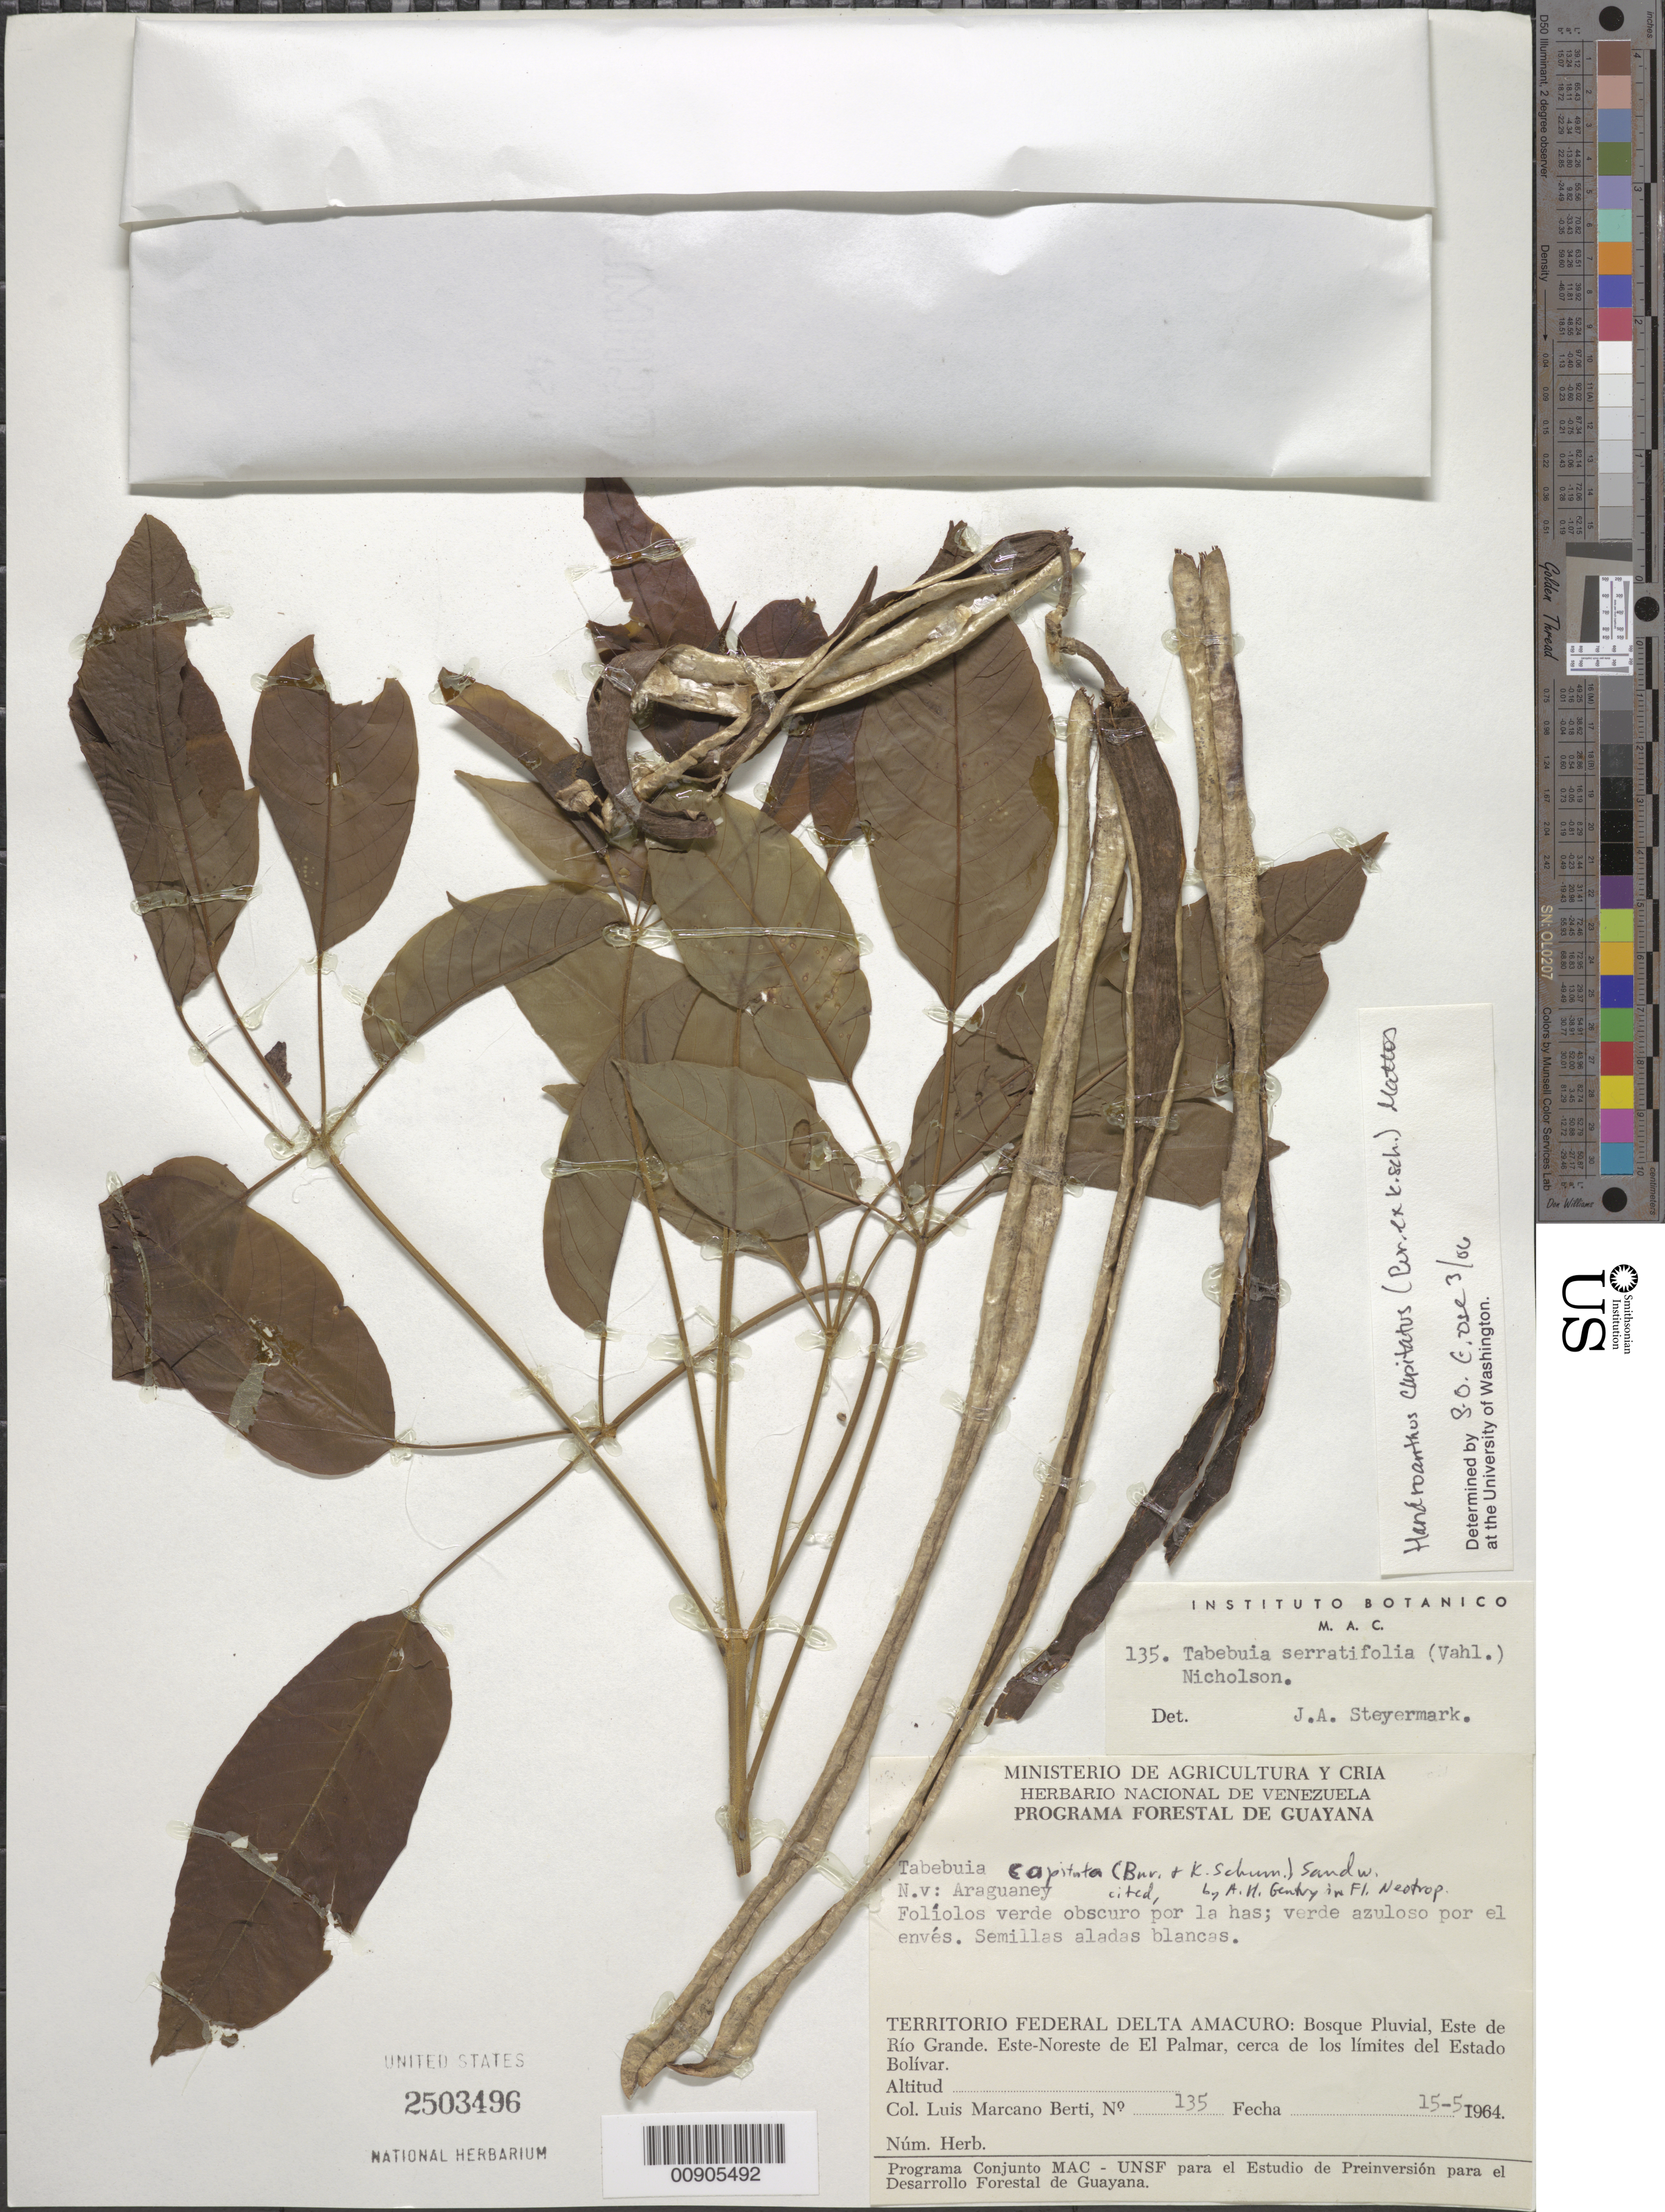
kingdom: Plantae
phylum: Tracheophyta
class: Magnoliopsida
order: Lamiales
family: Bignoniaceae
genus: Handroanthus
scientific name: Handroanthus capitatus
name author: (Bureau ex K. Schum.) Mattos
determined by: Grose, S. O.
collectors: L. Marcano-Berti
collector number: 135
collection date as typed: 15-May-64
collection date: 1964-05-15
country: Venezuela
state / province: Delta Amacuro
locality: Este de Río Grande, ENE de El Palmar, cerca de los limites del Estado Bolívar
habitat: Bosque pluvial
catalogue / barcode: US 2503496